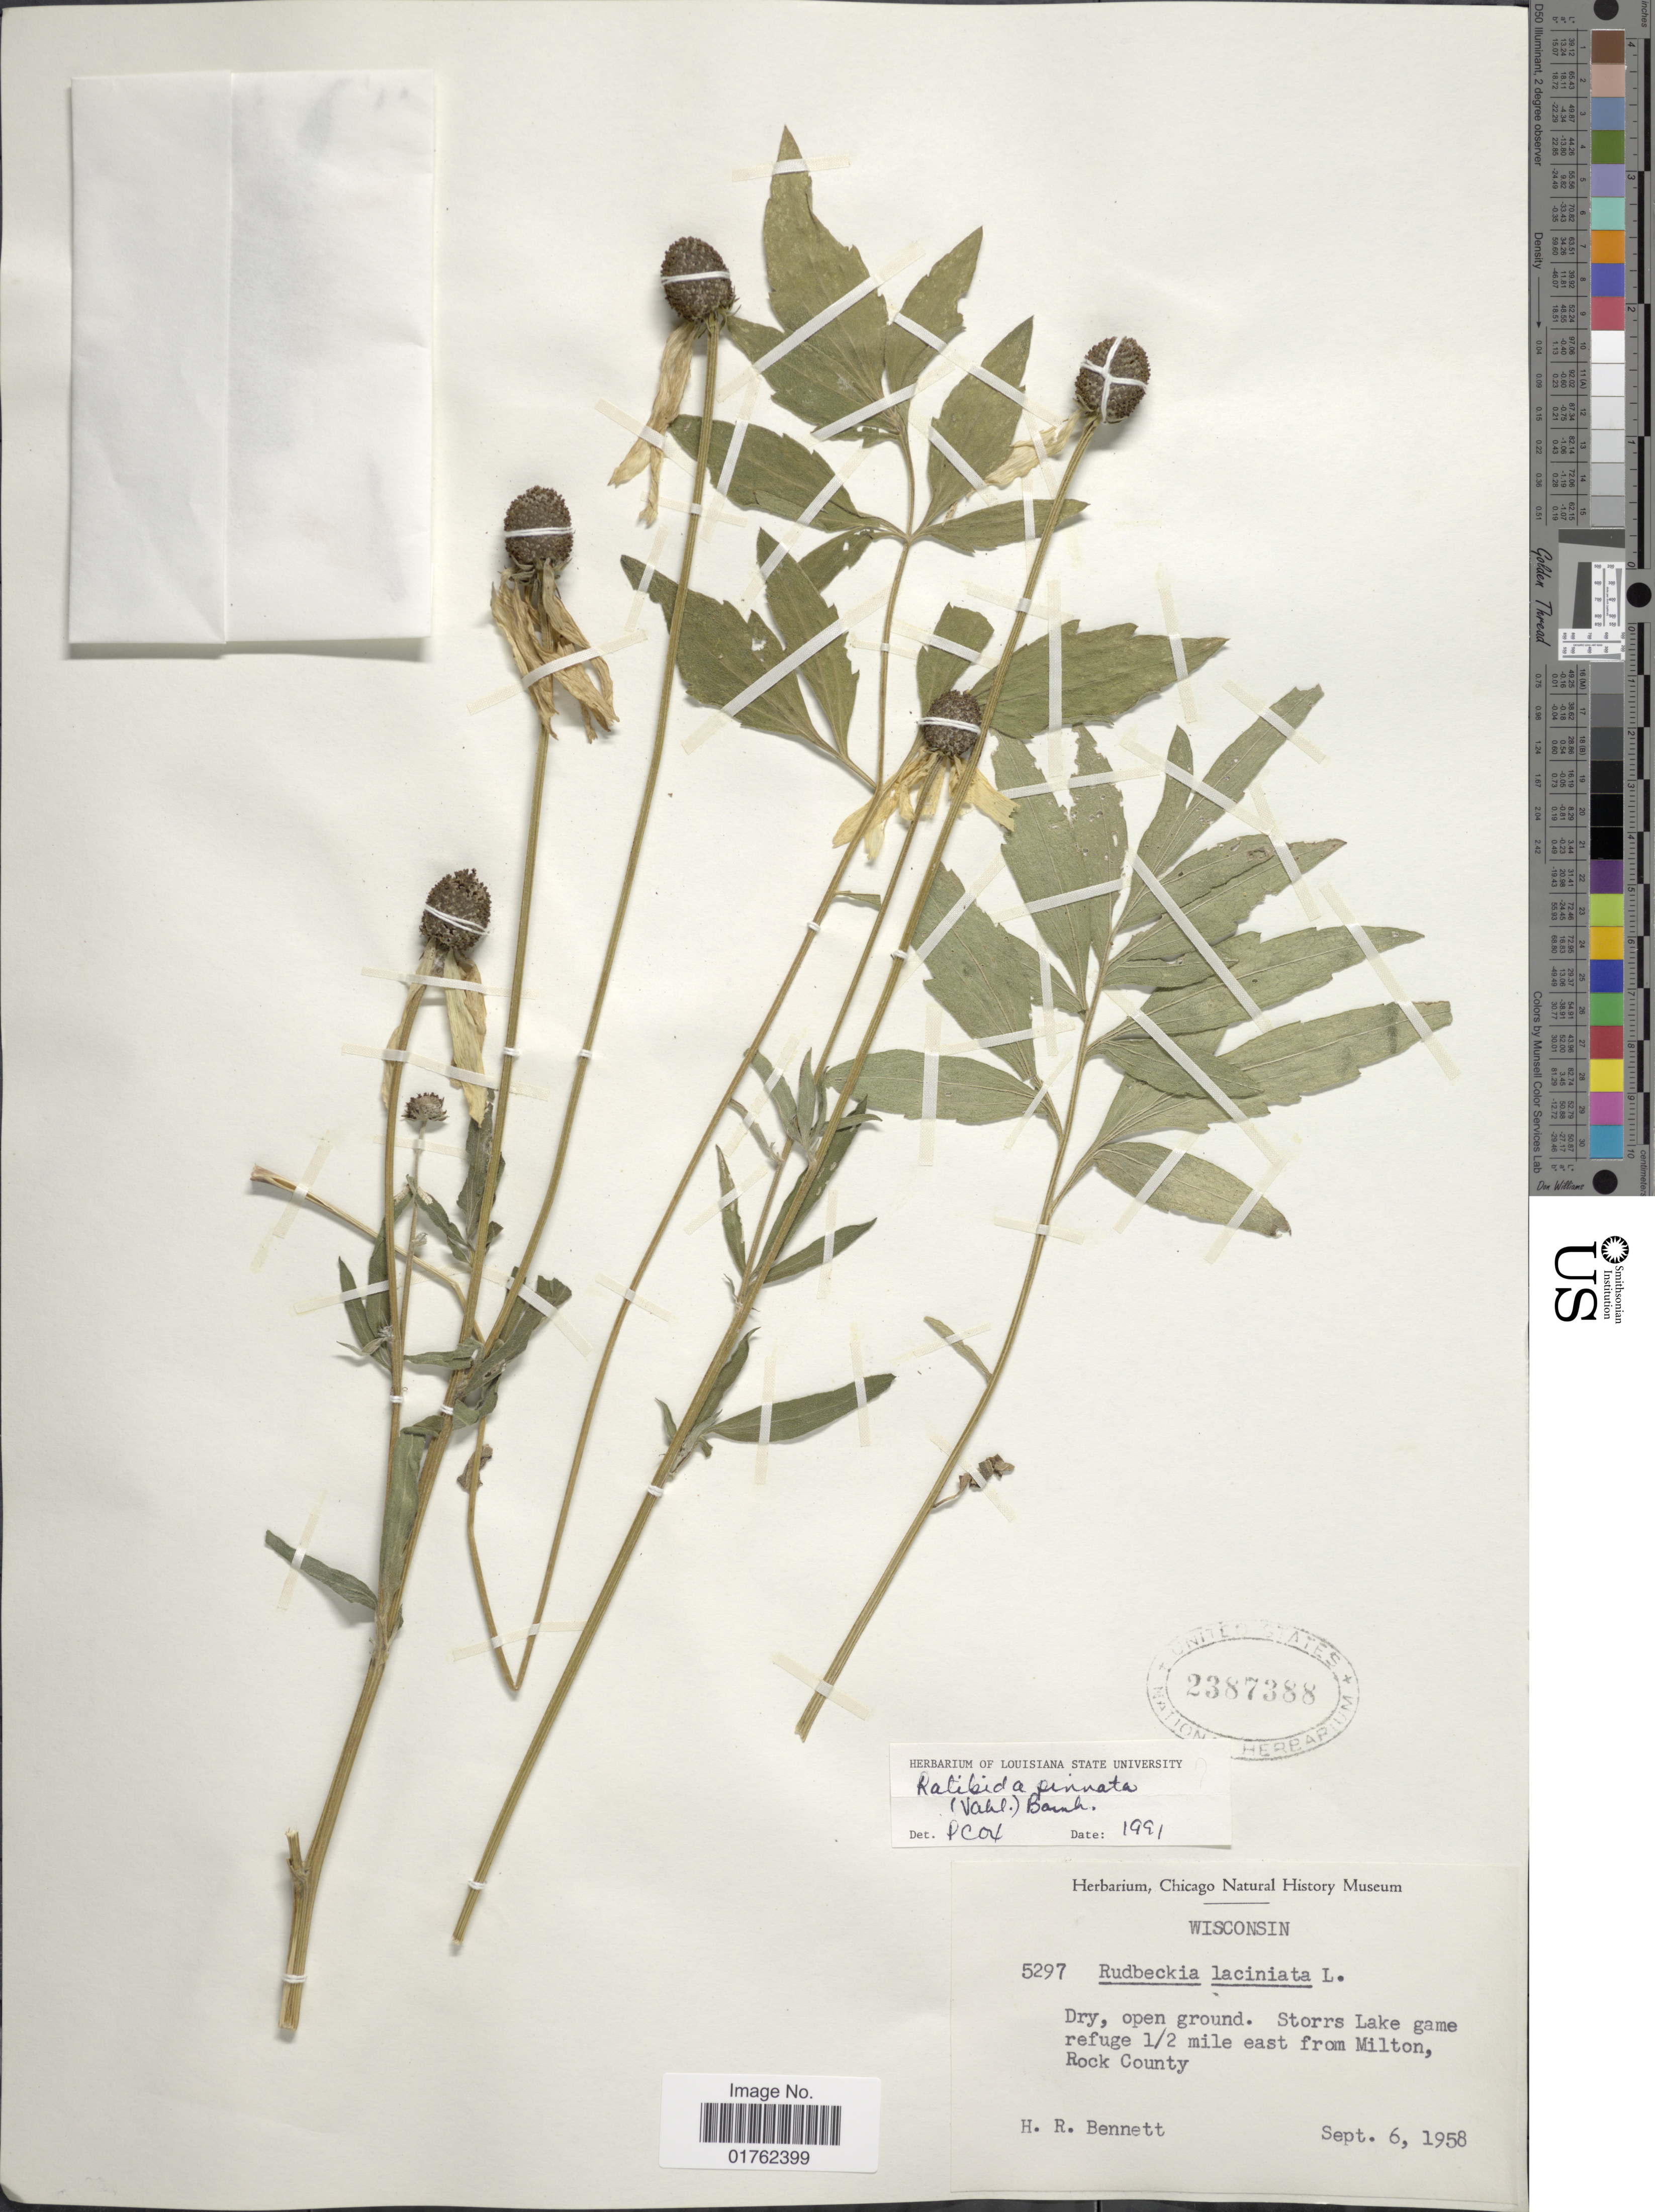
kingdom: Plantae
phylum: Tracheophyta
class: Magnoliopsida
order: Asterales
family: Asteraceae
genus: Ratibida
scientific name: Ratibida pinnata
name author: (Vent.) Barnhart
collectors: H. R. Bennett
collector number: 5397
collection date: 1958-09-06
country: United States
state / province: Wisconsin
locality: Storrs Lake Game refuge 1/2 mile east from Milton, Rock County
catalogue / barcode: US 2387388